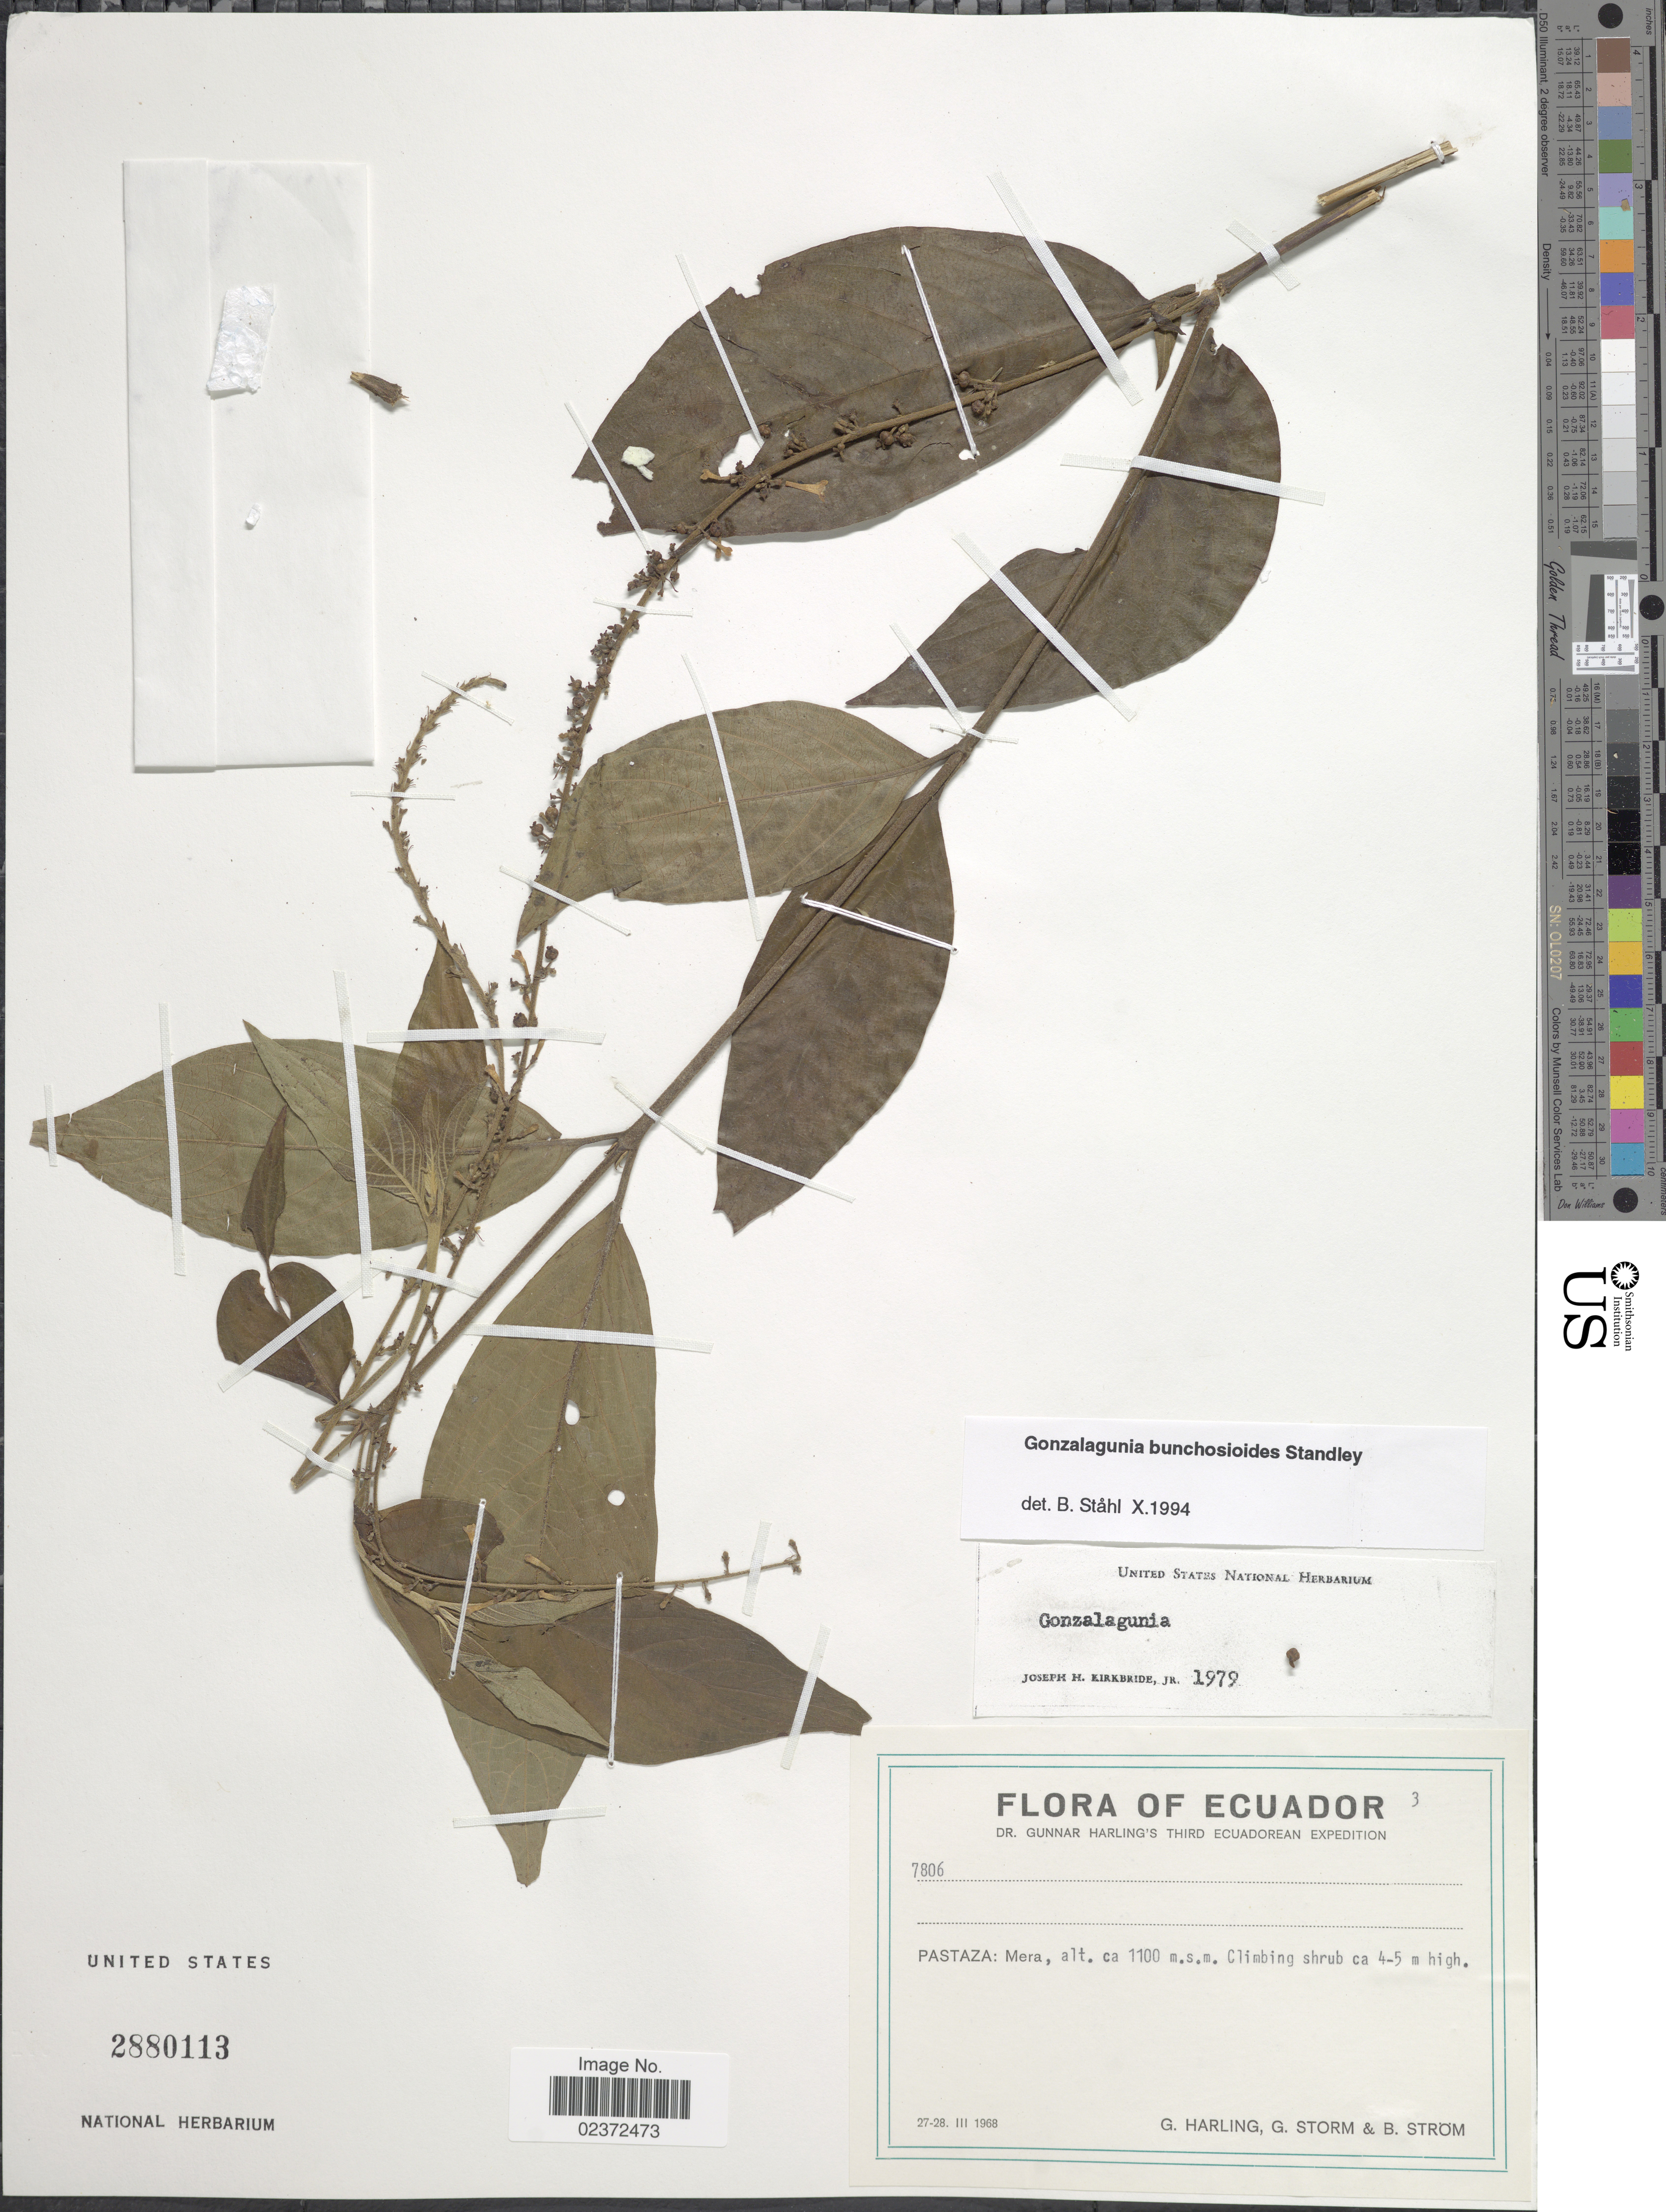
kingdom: Plantae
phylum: Tracheophyta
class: Magnoliopsida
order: Gentianales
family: Rubiaceae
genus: Gonzalagunia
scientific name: Gonzalagunia bunchosioides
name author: Standl.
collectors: G. Harling, G. Storm & B. Ström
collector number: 7806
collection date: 1968-03-27/1968-03-28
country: Ecuador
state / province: Pastaza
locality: Mera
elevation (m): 1100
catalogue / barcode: US 2880113